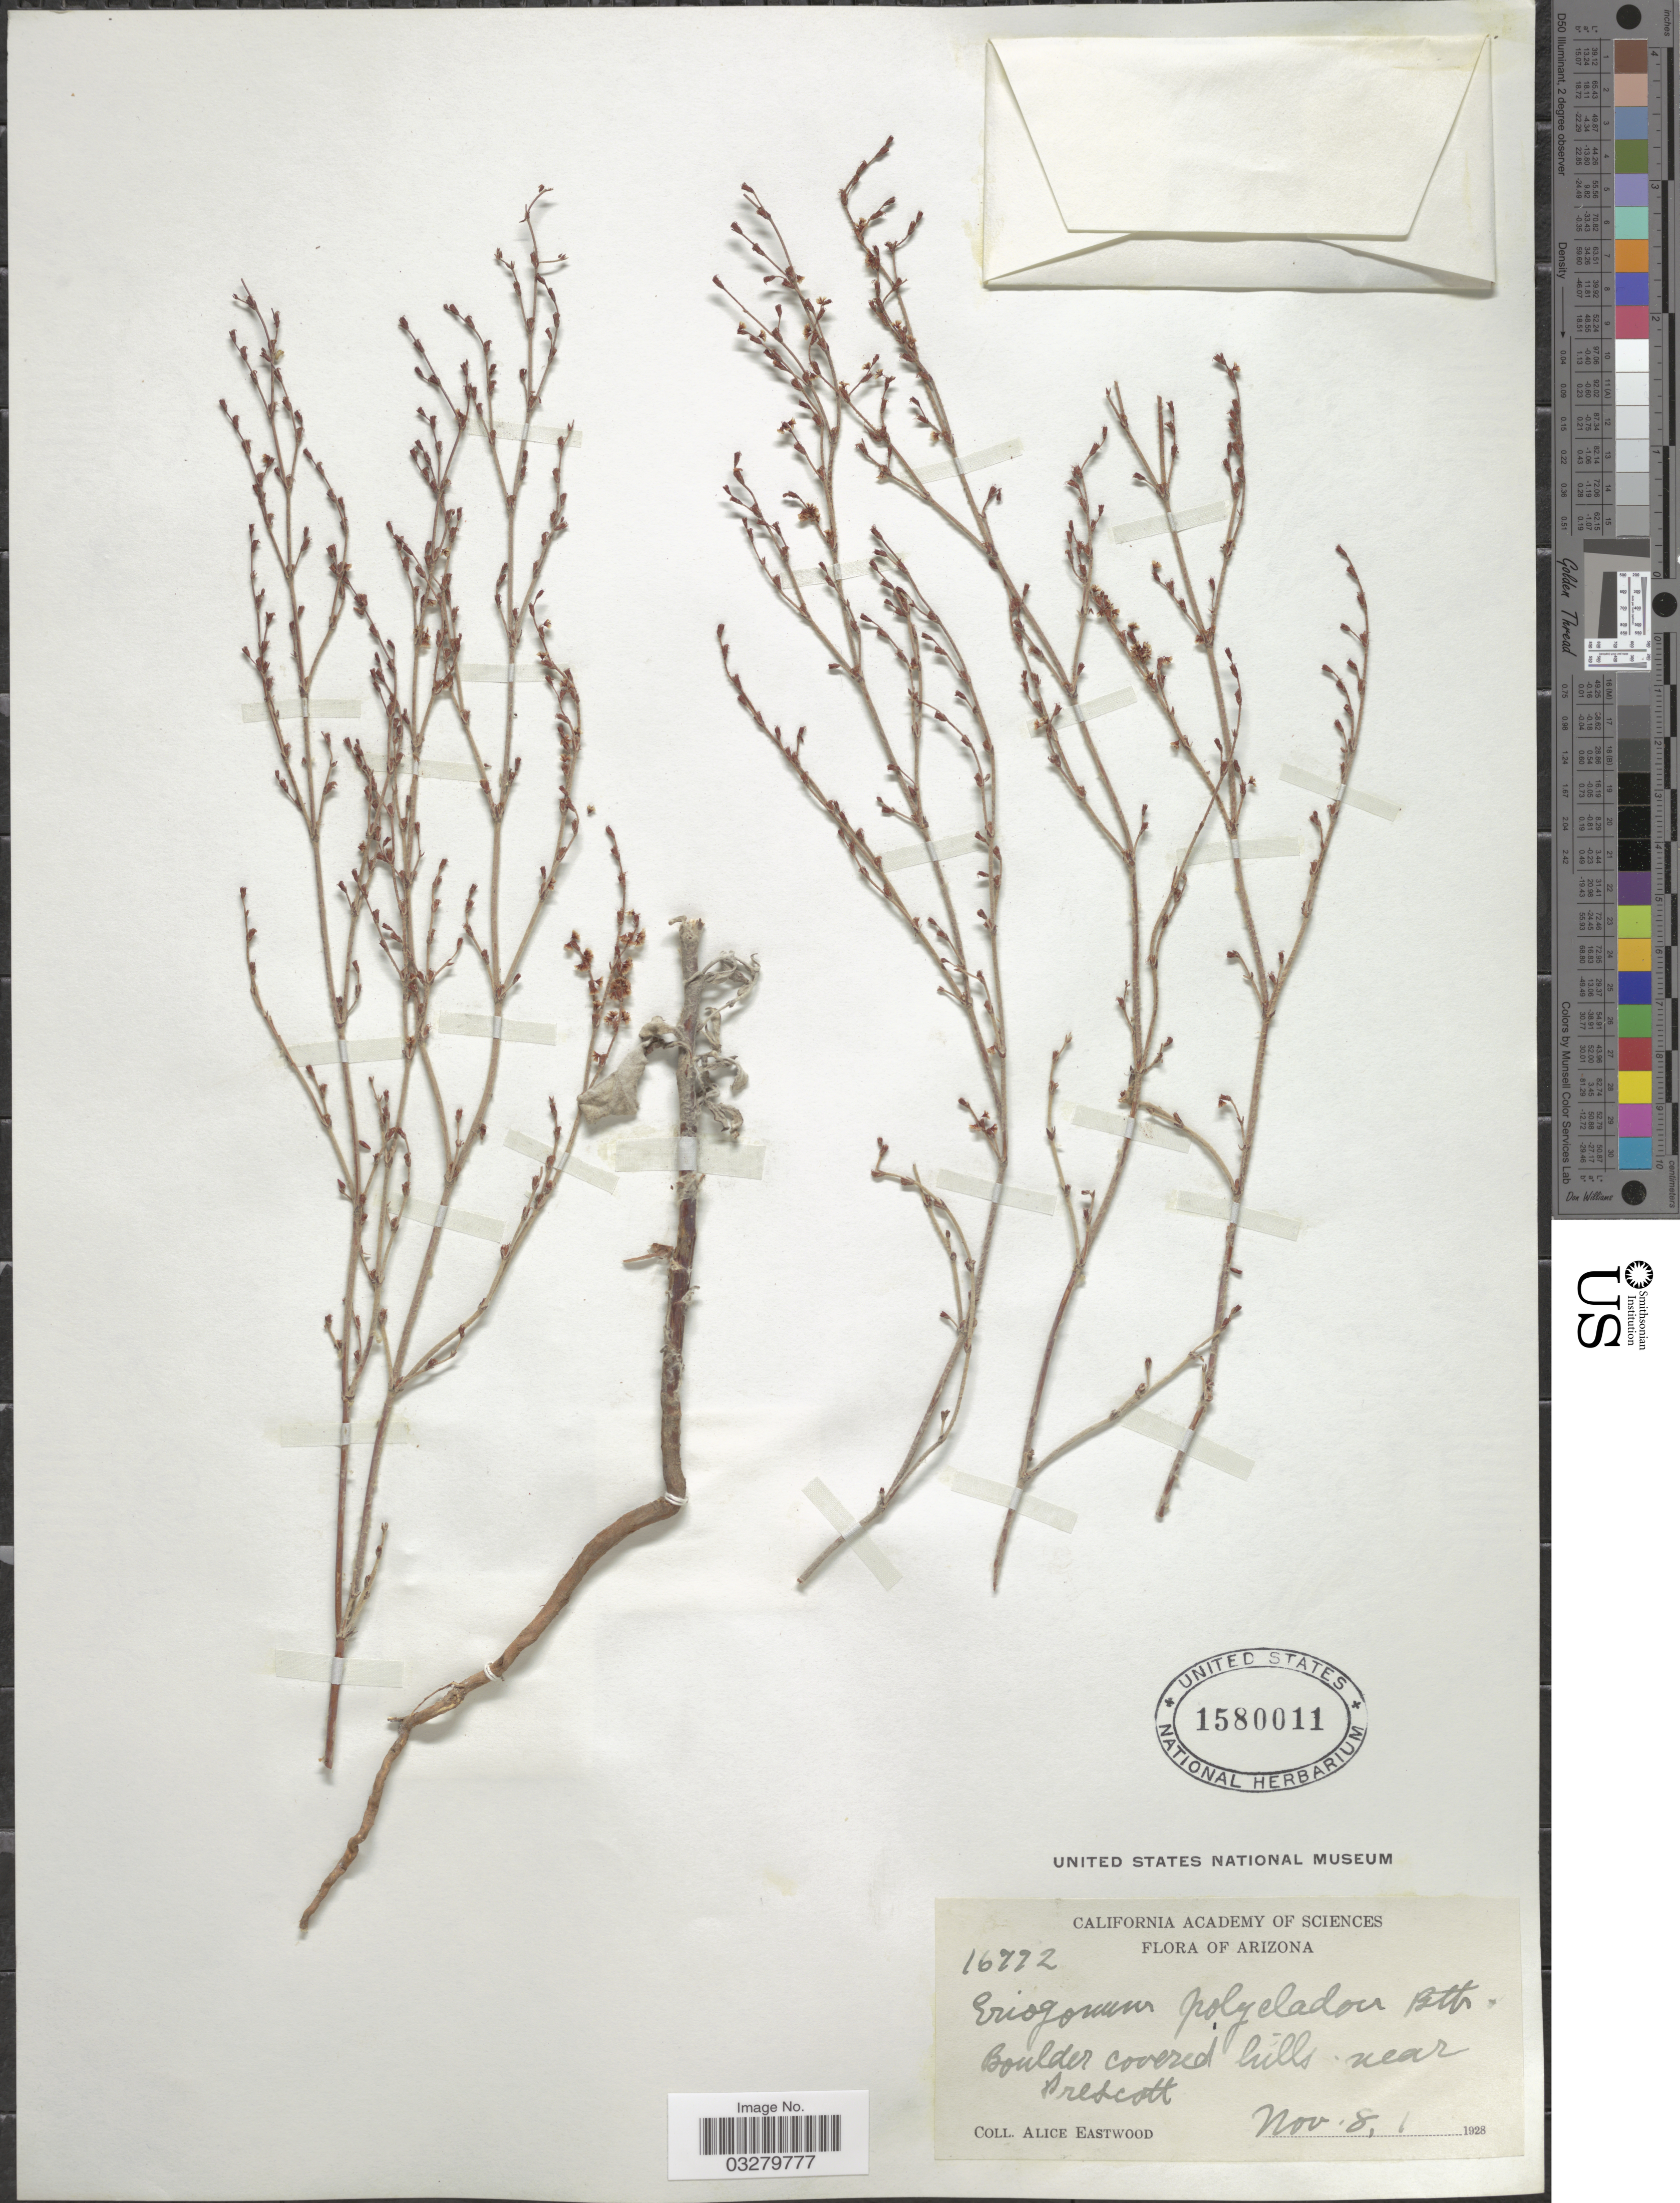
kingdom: Plantae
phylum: Tracheophyta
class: Magnoliopsida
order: Caryophyllales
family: Polygonaceae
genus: Eriogonum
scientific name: Eriogonum polycladon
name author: Benth.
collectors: A. Eastwood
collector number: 16772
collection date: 1928-11-08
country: United States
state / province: Arizona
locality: Boulder covered hills near Prescott.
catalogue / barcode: US 1580011